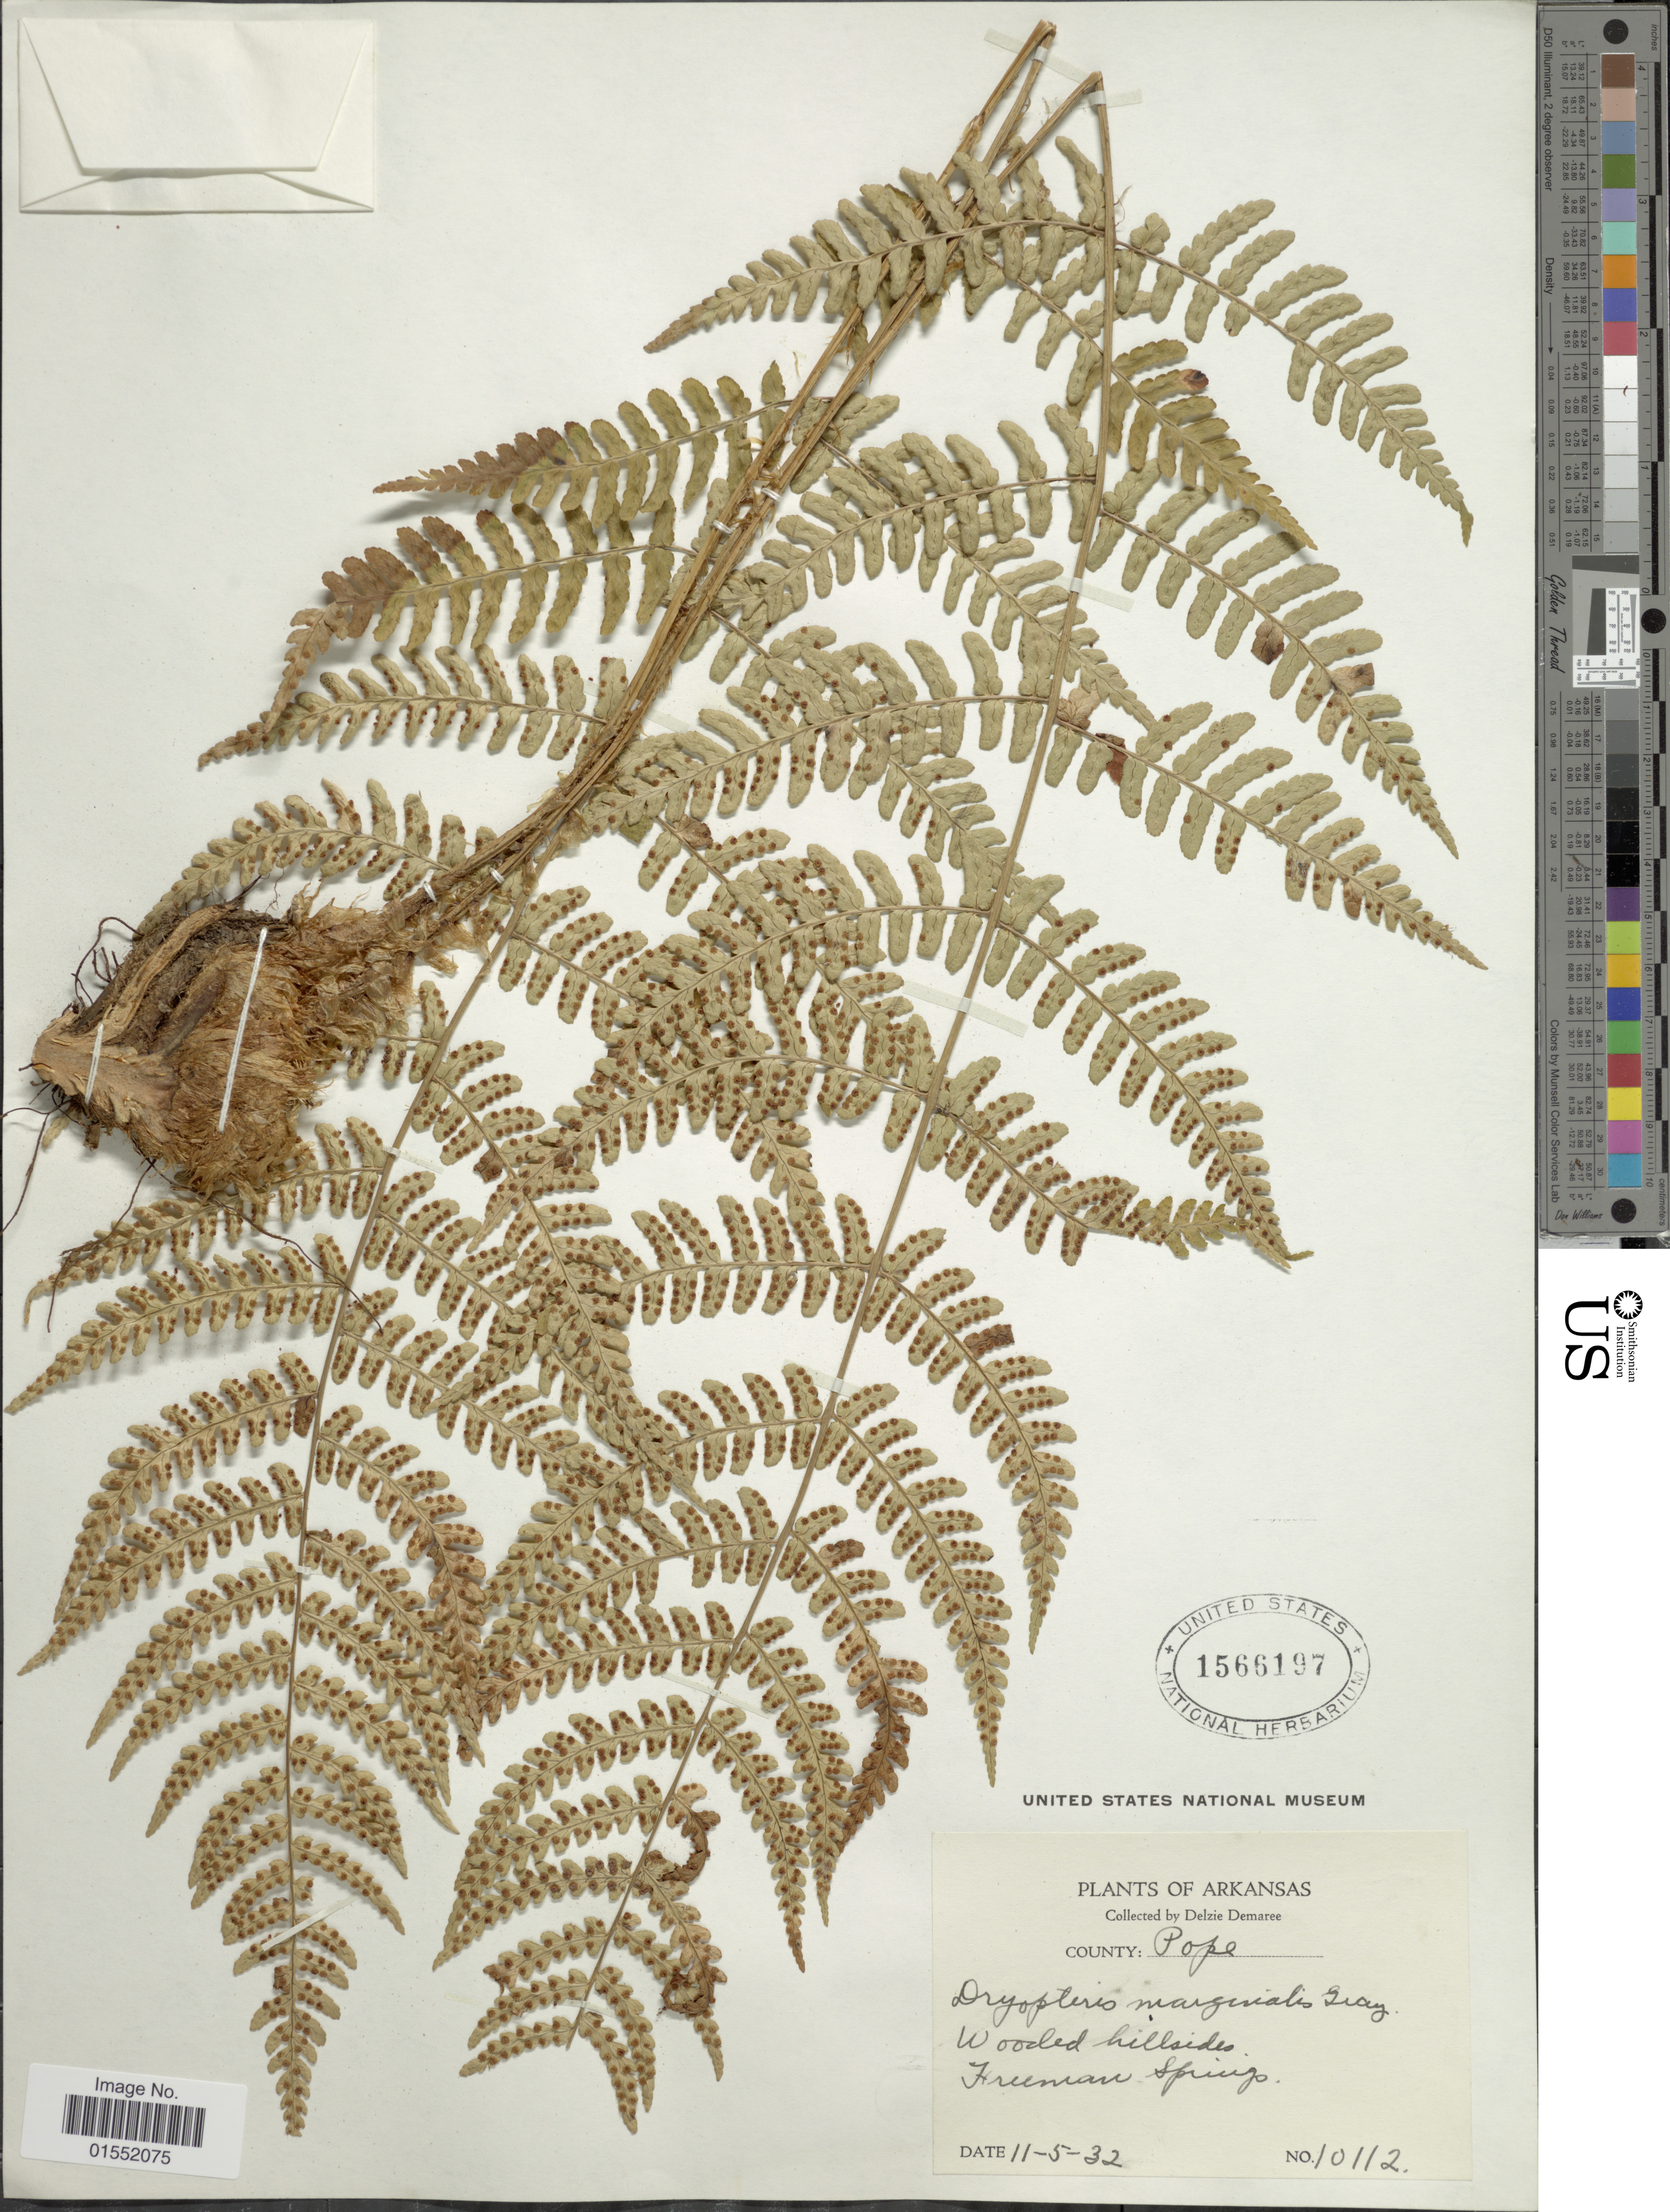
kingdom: Plantae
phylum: Tracheophyta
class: Polypodiopsida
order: Polypodiales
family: Dryopteridaceae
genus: Dryopteris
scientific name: Dryopteris marginalis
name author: (L.) A. Gray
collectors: D. Demaree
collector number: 10112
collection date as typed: Transcribed d/m/y: 5/11/32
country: United States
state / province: Arkansas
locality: County: Pope, Wooded hillside, Freeman Springs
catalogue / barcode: US 1566197